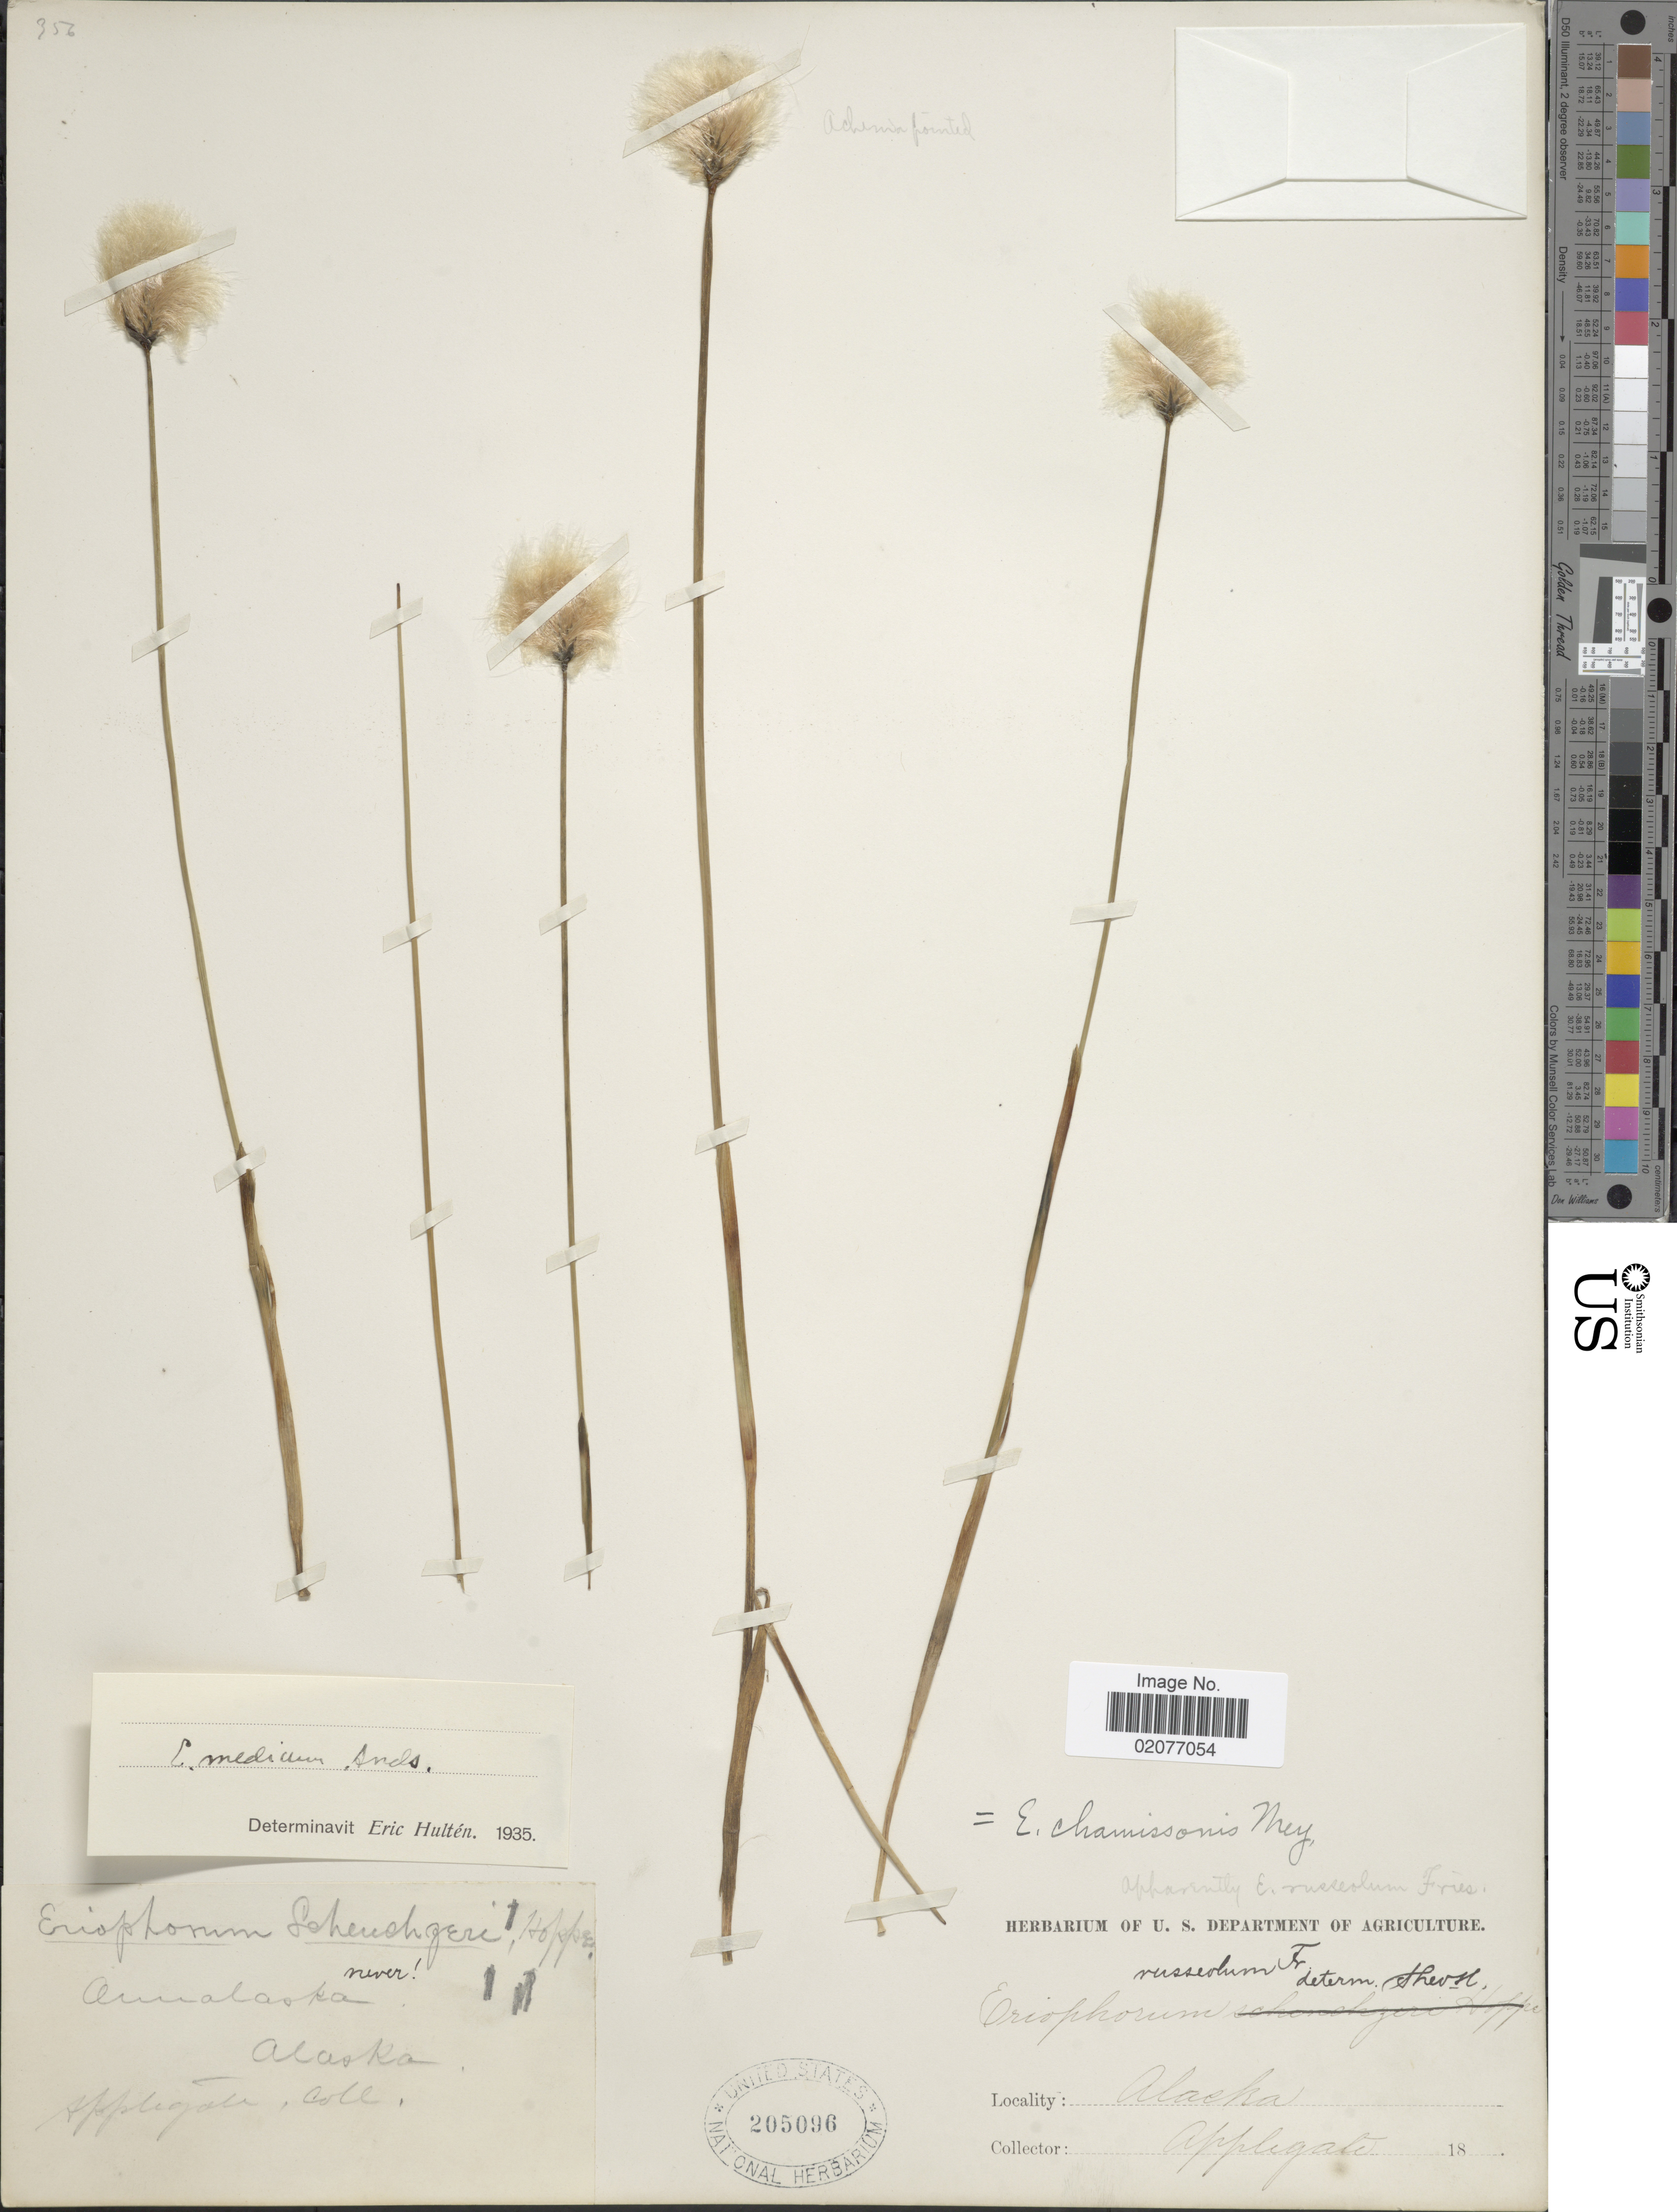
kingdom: Plantae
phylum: Tracheophyta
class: Liliopsida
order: Poales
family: Cyperaceae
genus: Eriophorum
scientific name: Eriophorum x medium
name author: Andersson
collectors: -- Applegate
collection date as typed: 18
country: United States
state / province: Alaska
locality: Unalaska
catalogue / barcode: US 205096